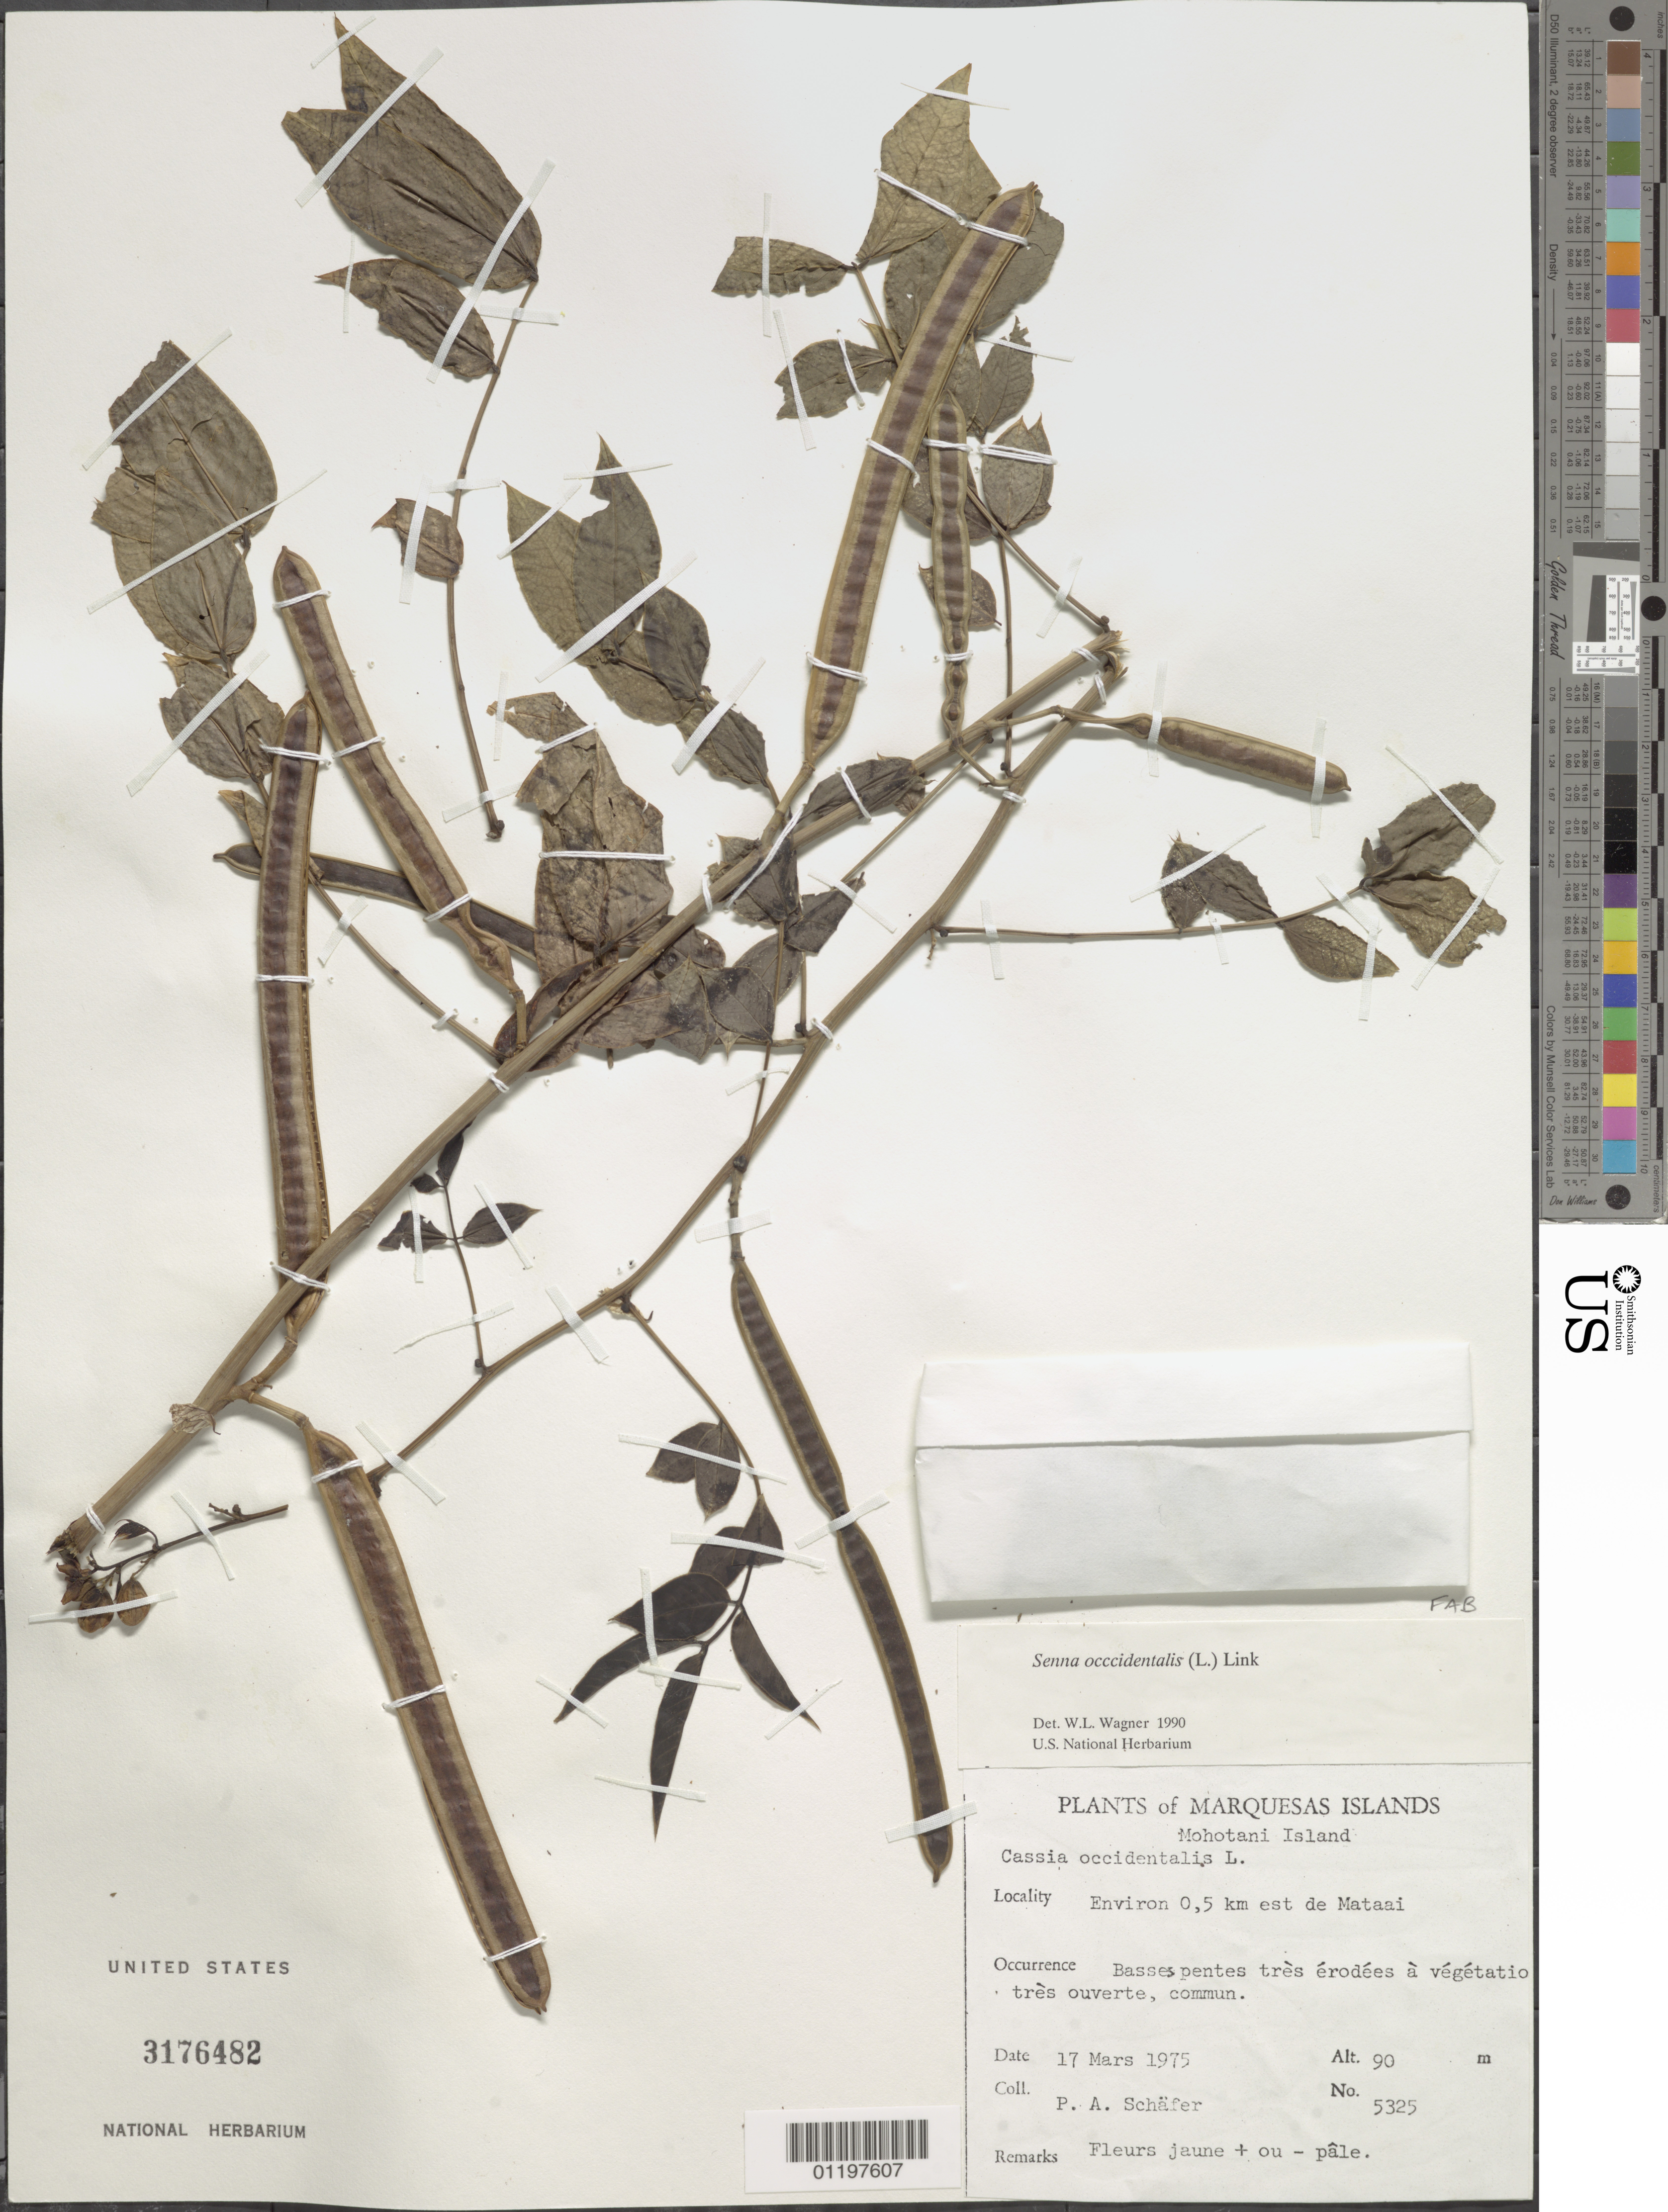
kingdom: Plantae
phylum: Tracheophyta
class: Magnoliopsida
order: Fabales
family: Fabaceae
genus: Senna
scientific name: Senna occidentalis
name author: (L.) Link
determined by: Wagner, W. L., (BOT), Smithsonian Institution - National Museum of Natural History (UNITED STATES)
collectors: P. A. Schäfer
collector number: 5325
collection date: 1975-03-17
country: French Polynesia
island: Mohotani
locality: environ 0.5 km E de Mataai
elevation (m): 90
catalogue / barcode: US 3176482